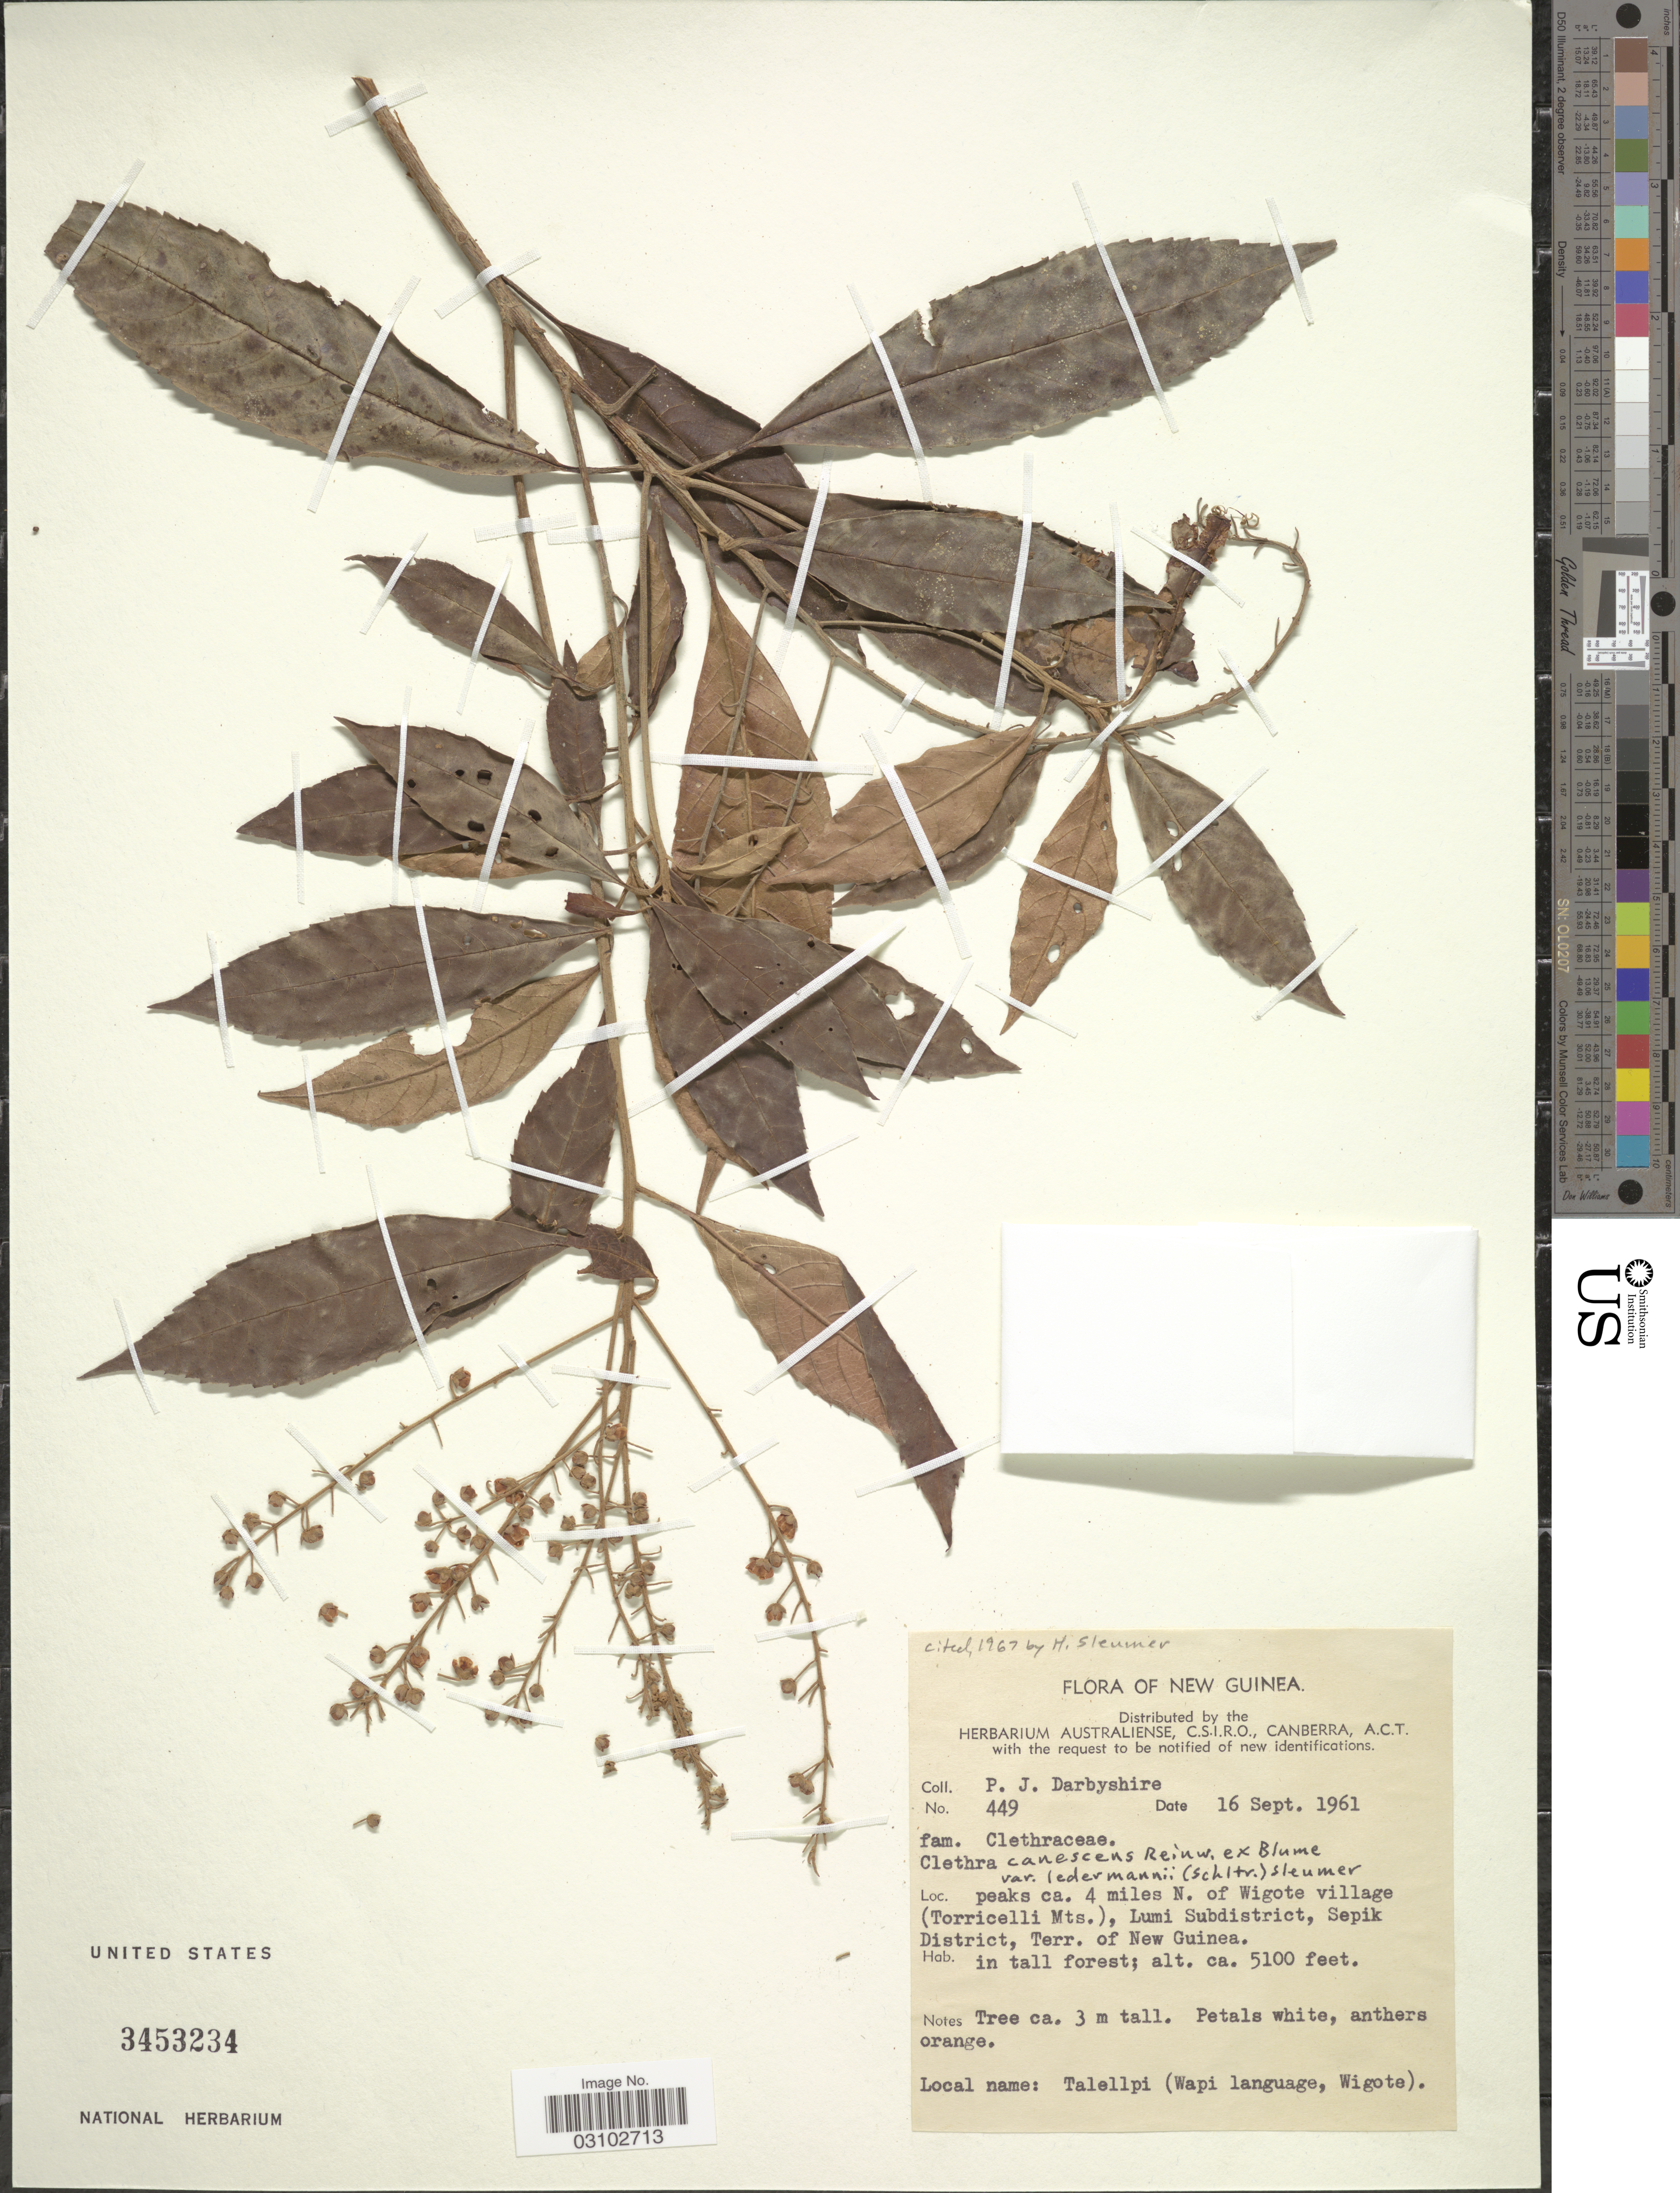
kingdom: Plantae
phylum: Tracheophyta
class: Magnoliopsida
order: Ericales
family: Clethraceae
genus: Clethra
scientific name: Clethra canescens var. ledermannii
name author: (Schltr.) Sleumer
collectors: P. Darbyshire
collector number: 449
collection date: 1961-09-16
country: Papua New Guinea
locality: New Guinea. Peaks ca. 4 miles N. of Wigote village (Torricelli Mts.), Lumi Subdistrict, Sepik District, Terr. of New Guinea.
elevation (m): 1554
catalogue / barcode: US 3453234